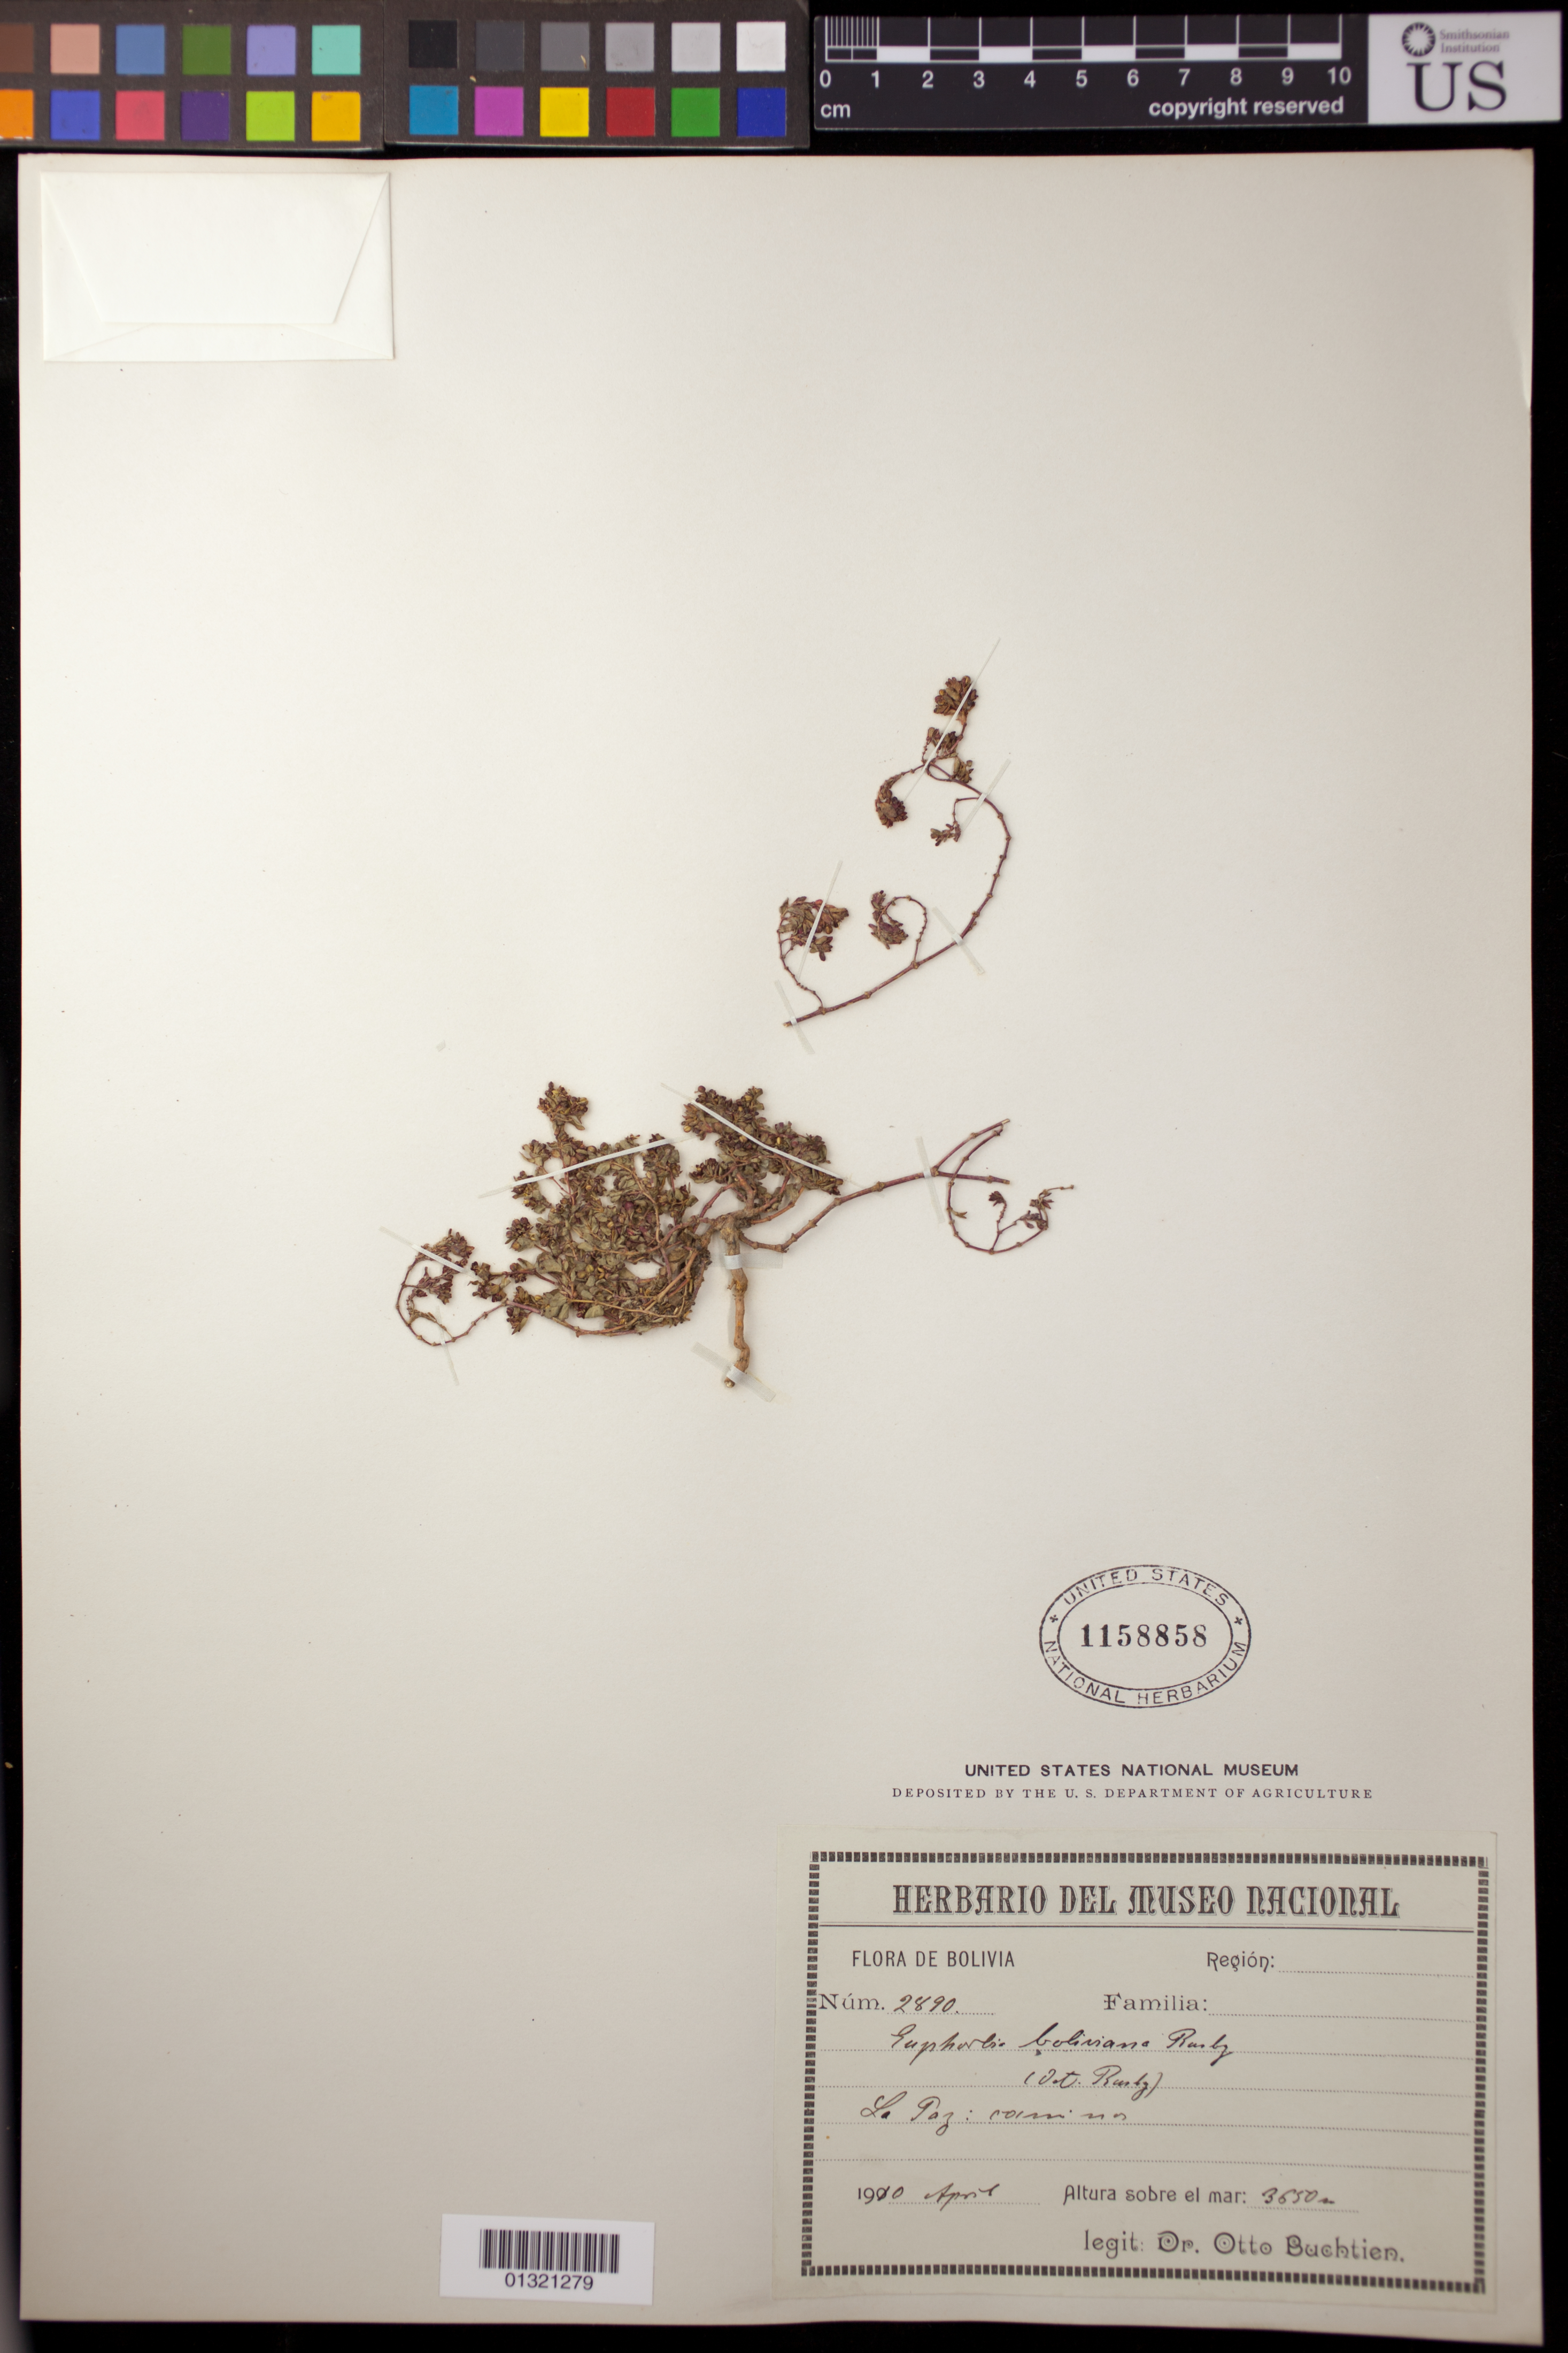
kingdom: Plantae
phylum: Tracheophyta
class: Magnoliopsida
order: Malpighiales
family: Euphorbiaceae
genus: Euphorbia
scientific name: Euphorbia hypericifolia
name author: L.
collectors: O. Buchtien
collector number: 2890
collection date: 1910-04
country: Bolivia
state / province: La Paz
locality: Camino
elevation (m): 3650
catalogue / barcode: US 1158858